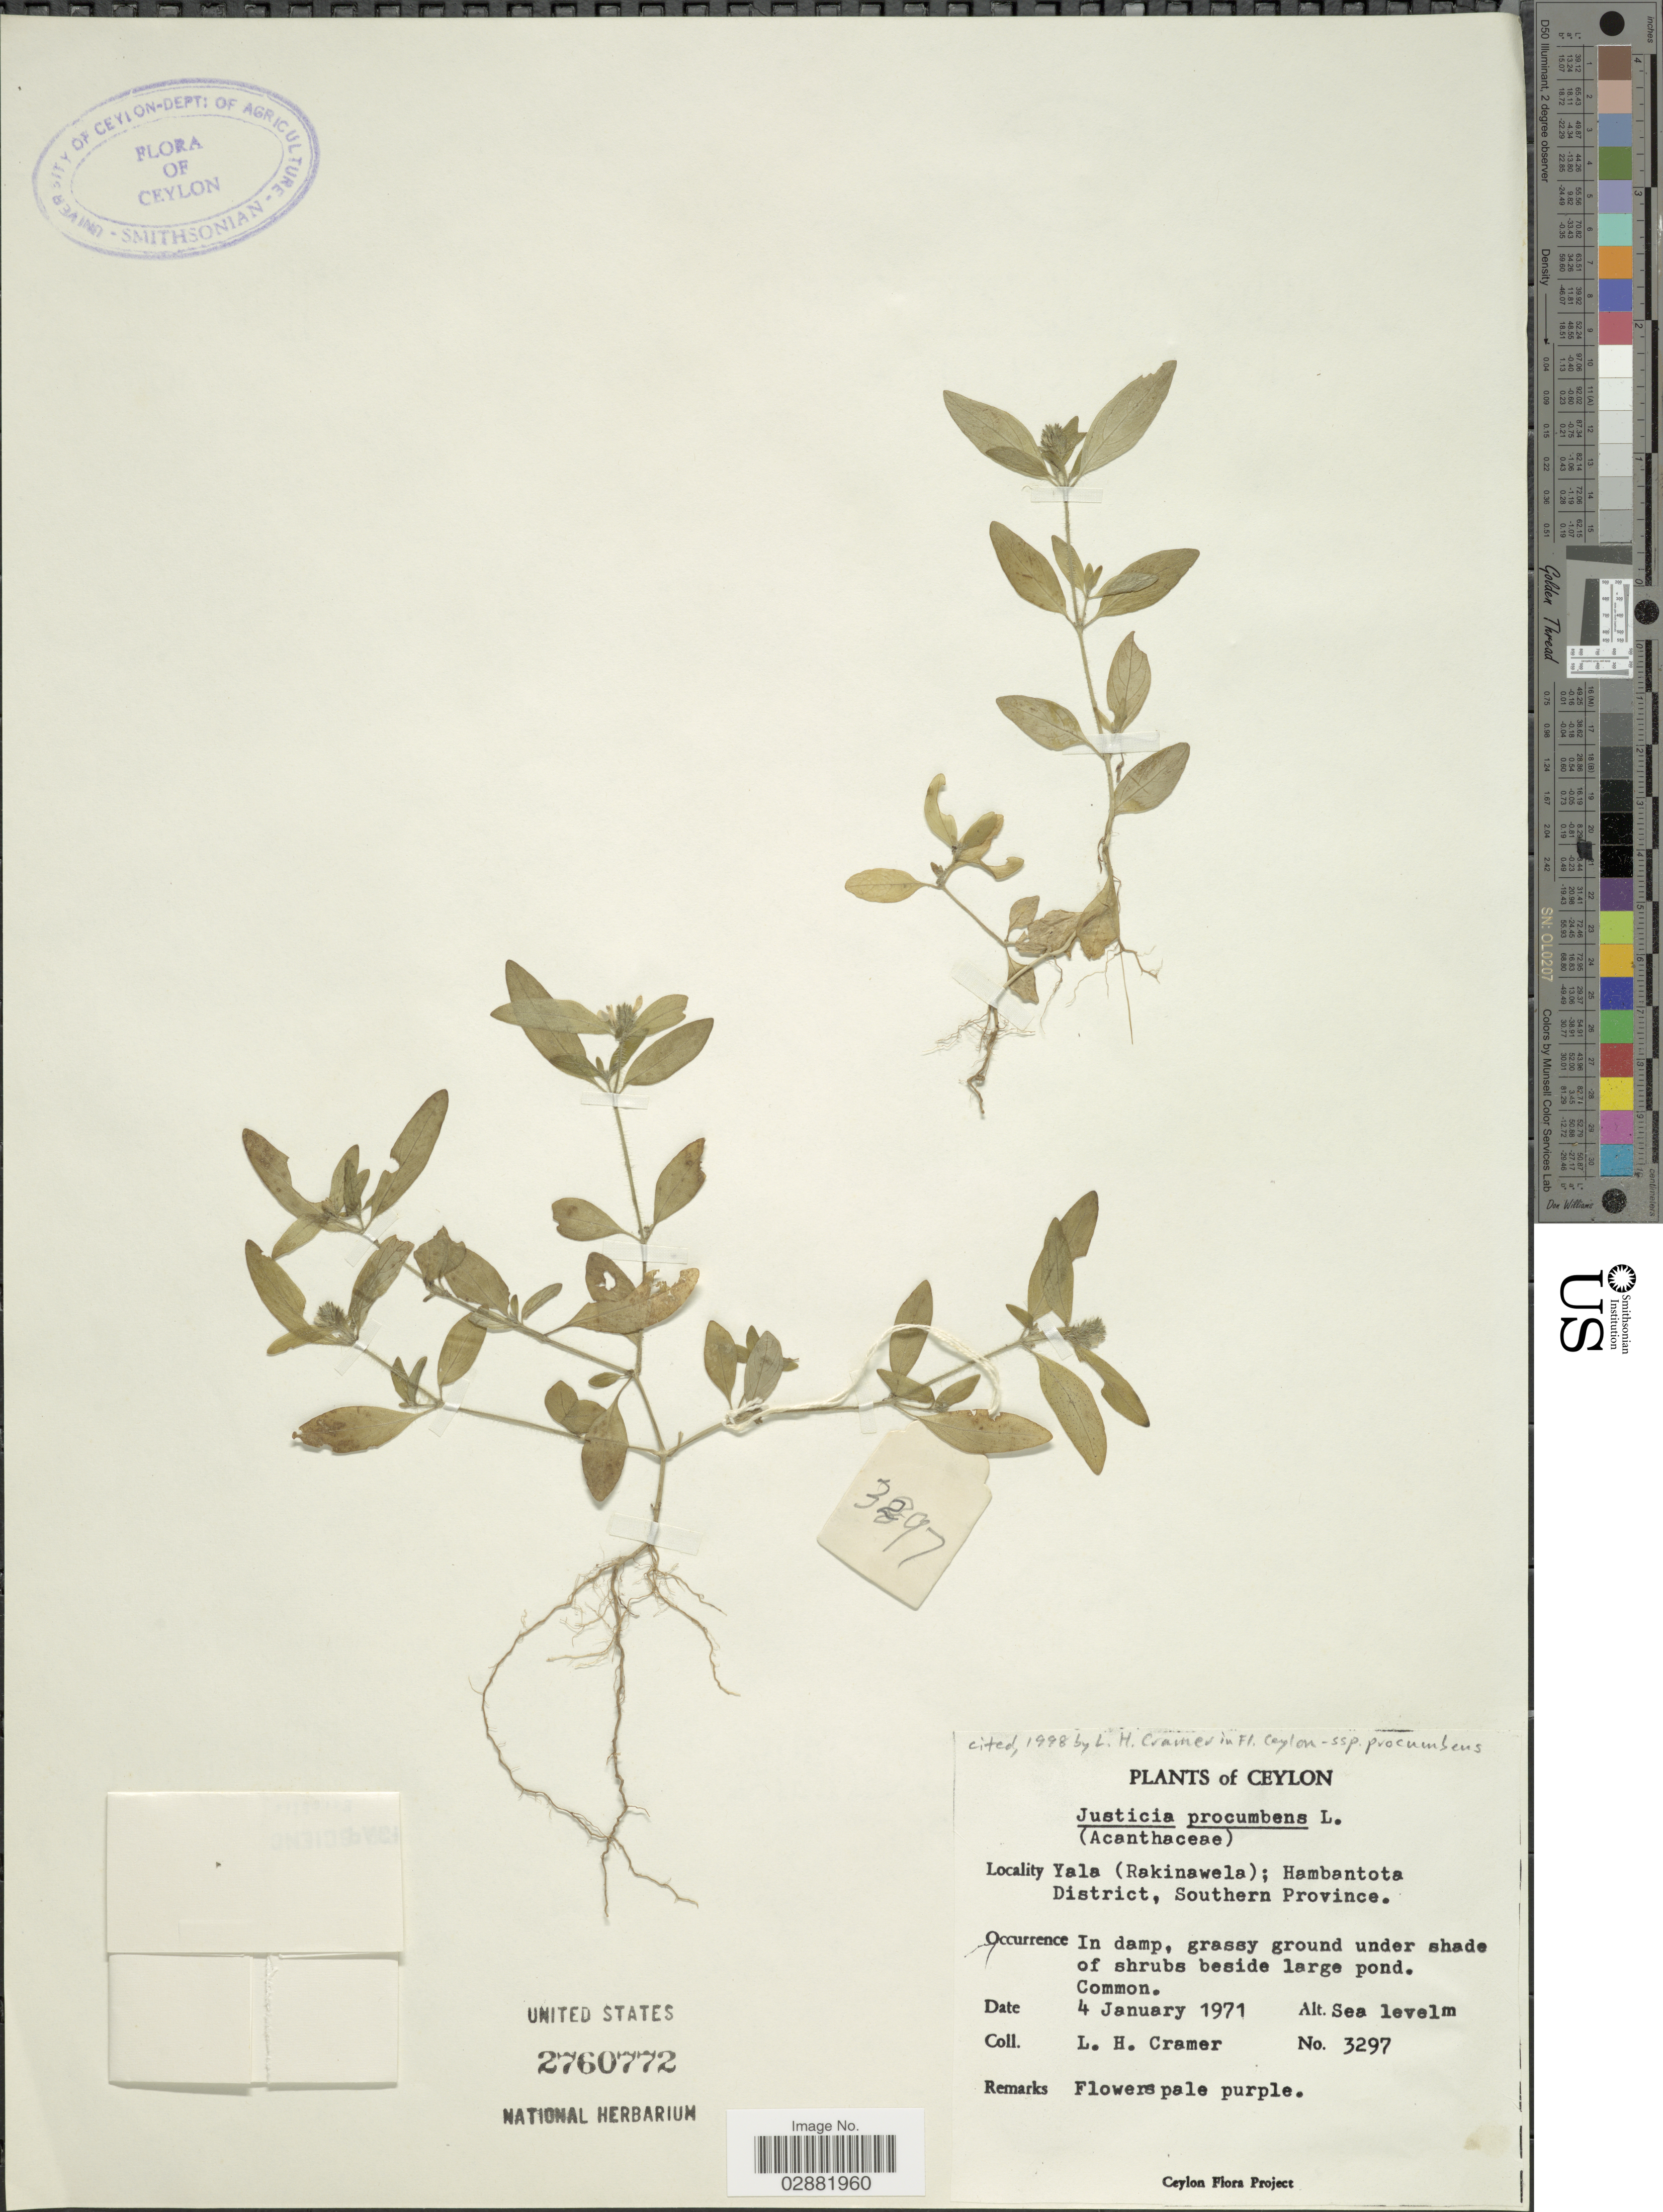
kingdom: Plantae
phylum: Tracheophyta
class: Magnoliopsida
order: Lamiales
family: Acanthaceae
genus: Justicia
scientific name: Justicia procumbens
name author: L.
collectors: L. H. Cramer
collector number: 3297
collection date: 1971-01-04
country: Sri Lanka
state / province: Southern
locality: Ceylon, Yala (Rakinawela), Hambantota District.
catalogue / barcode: US 2760772